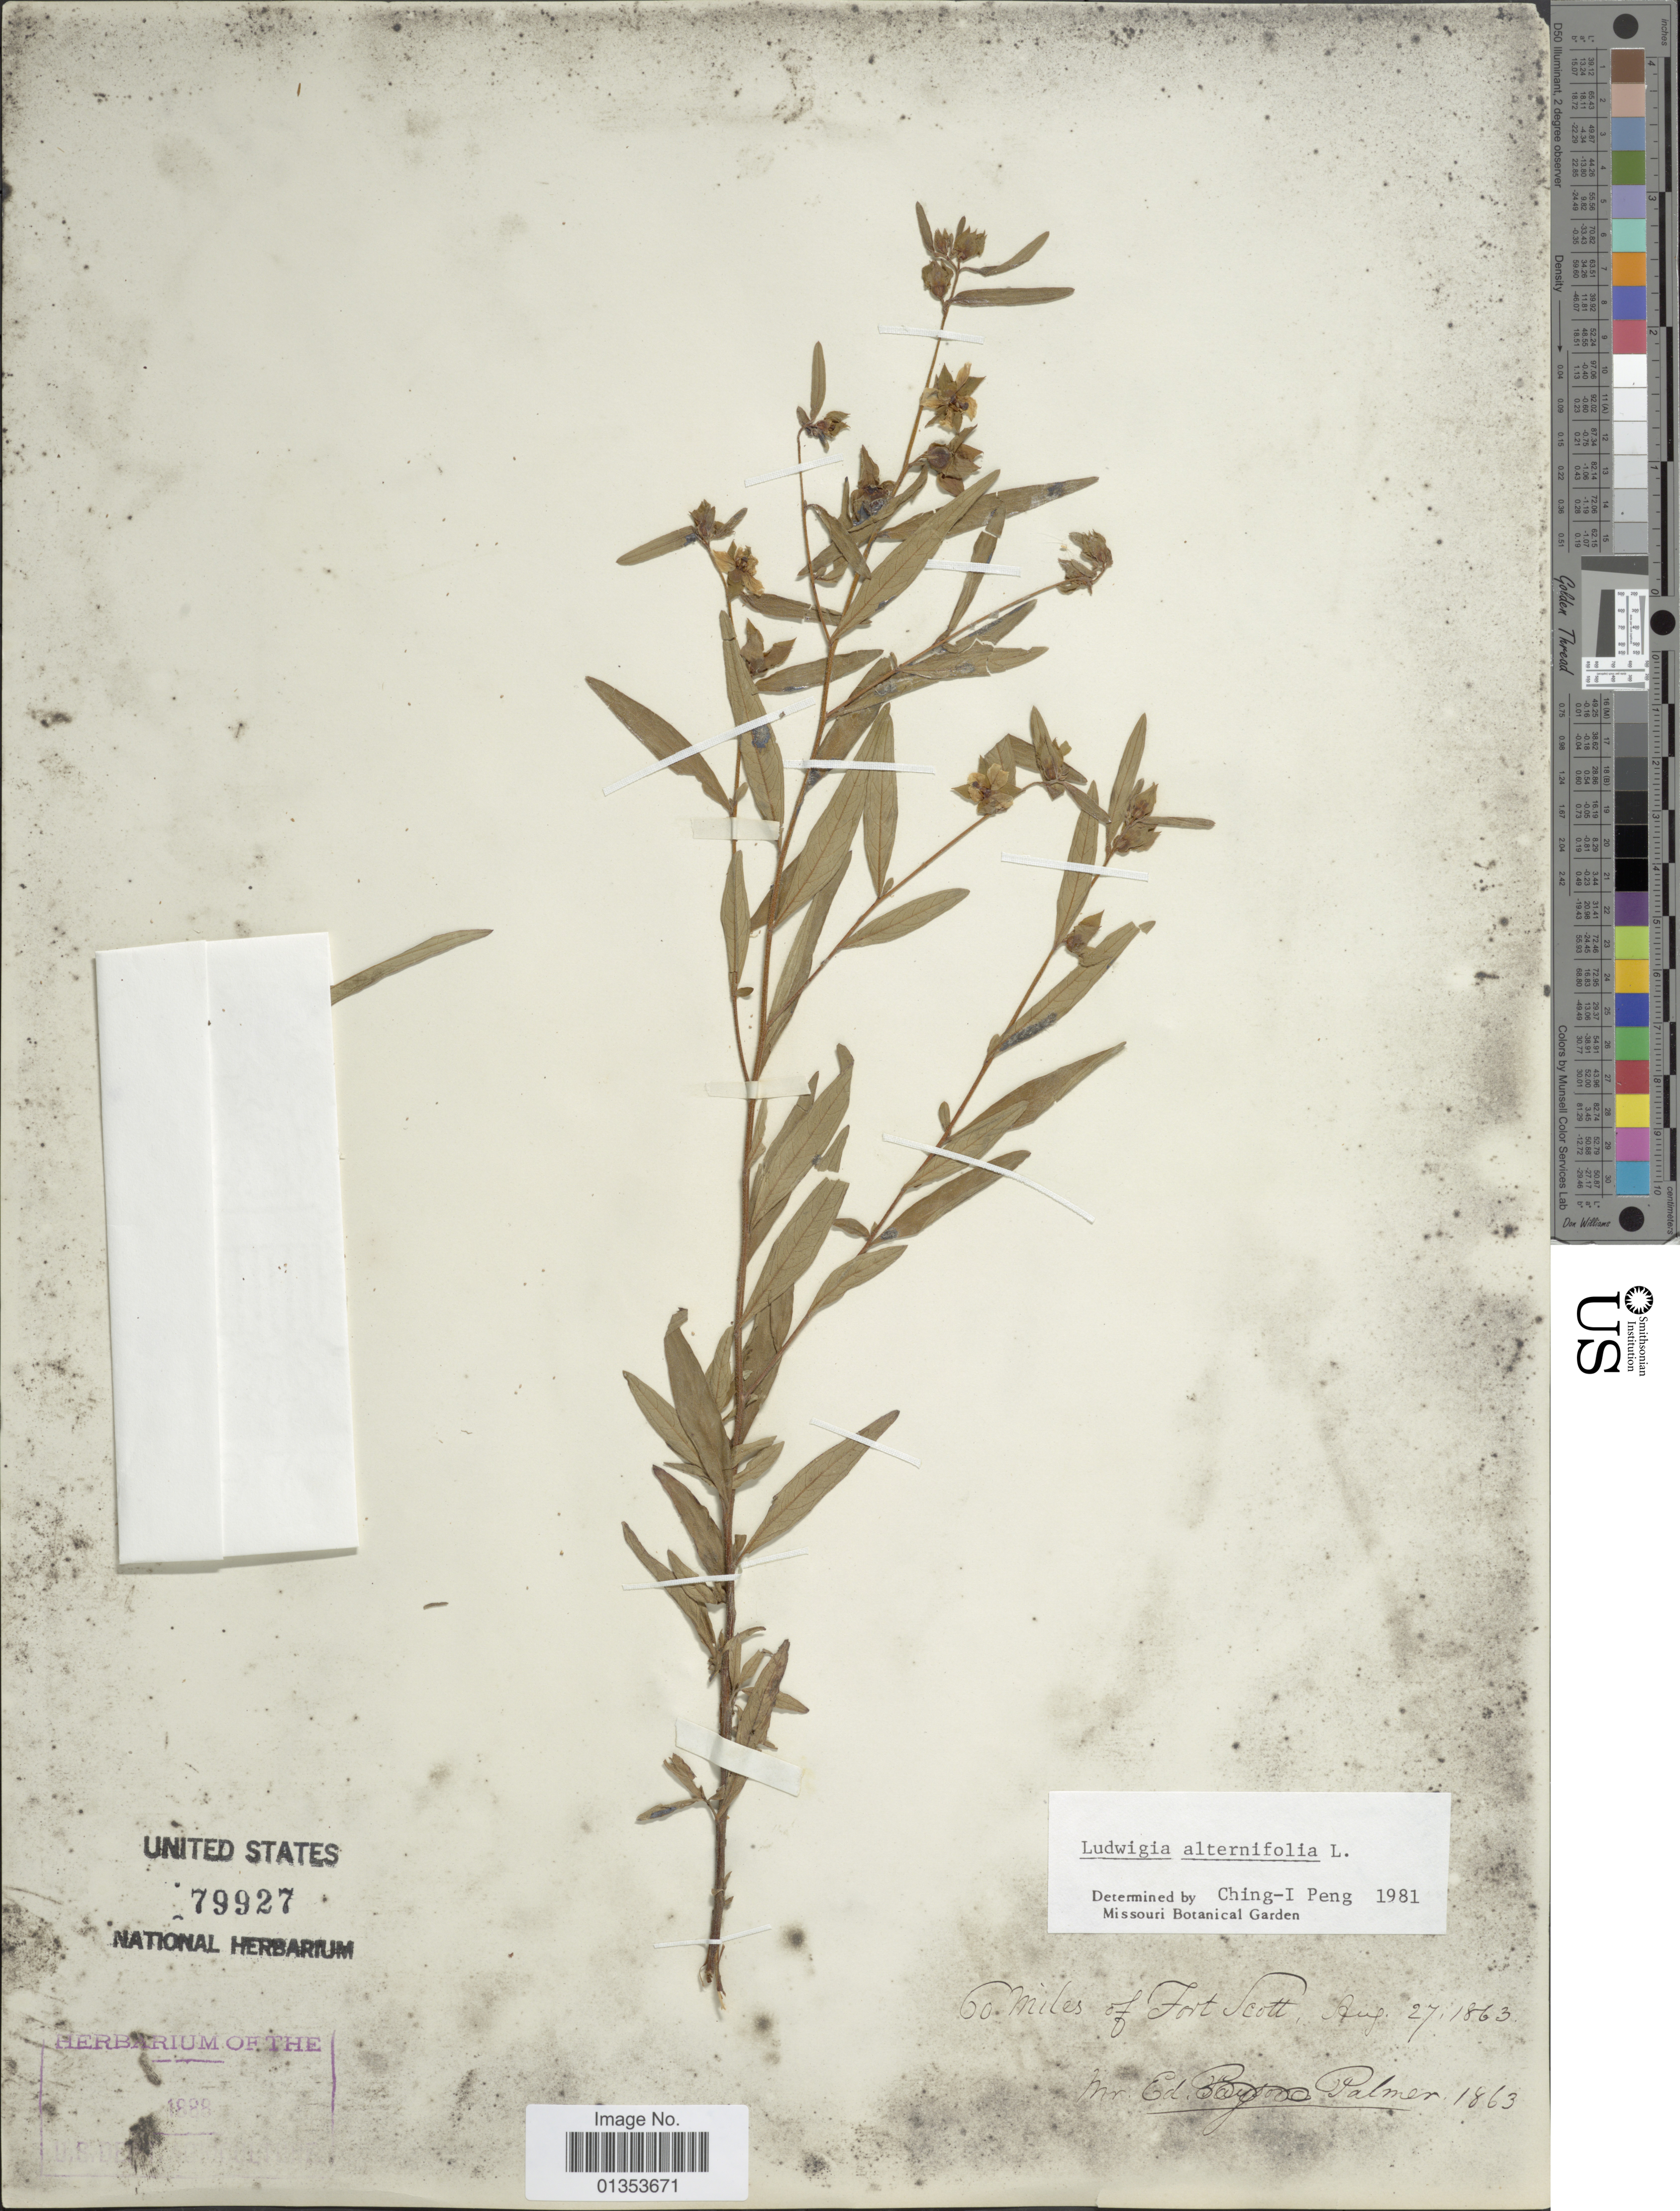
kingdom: Plantae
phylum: Tracheophyta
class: Magnoliopsida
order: Myrtales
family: Onagraceae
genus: Ludwigia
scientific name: Ludwigia alternifolia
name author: L.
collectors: E. Palmer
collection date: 1863-08-27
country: United States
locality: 60 miles of Fort Scott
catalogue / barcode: US 79927